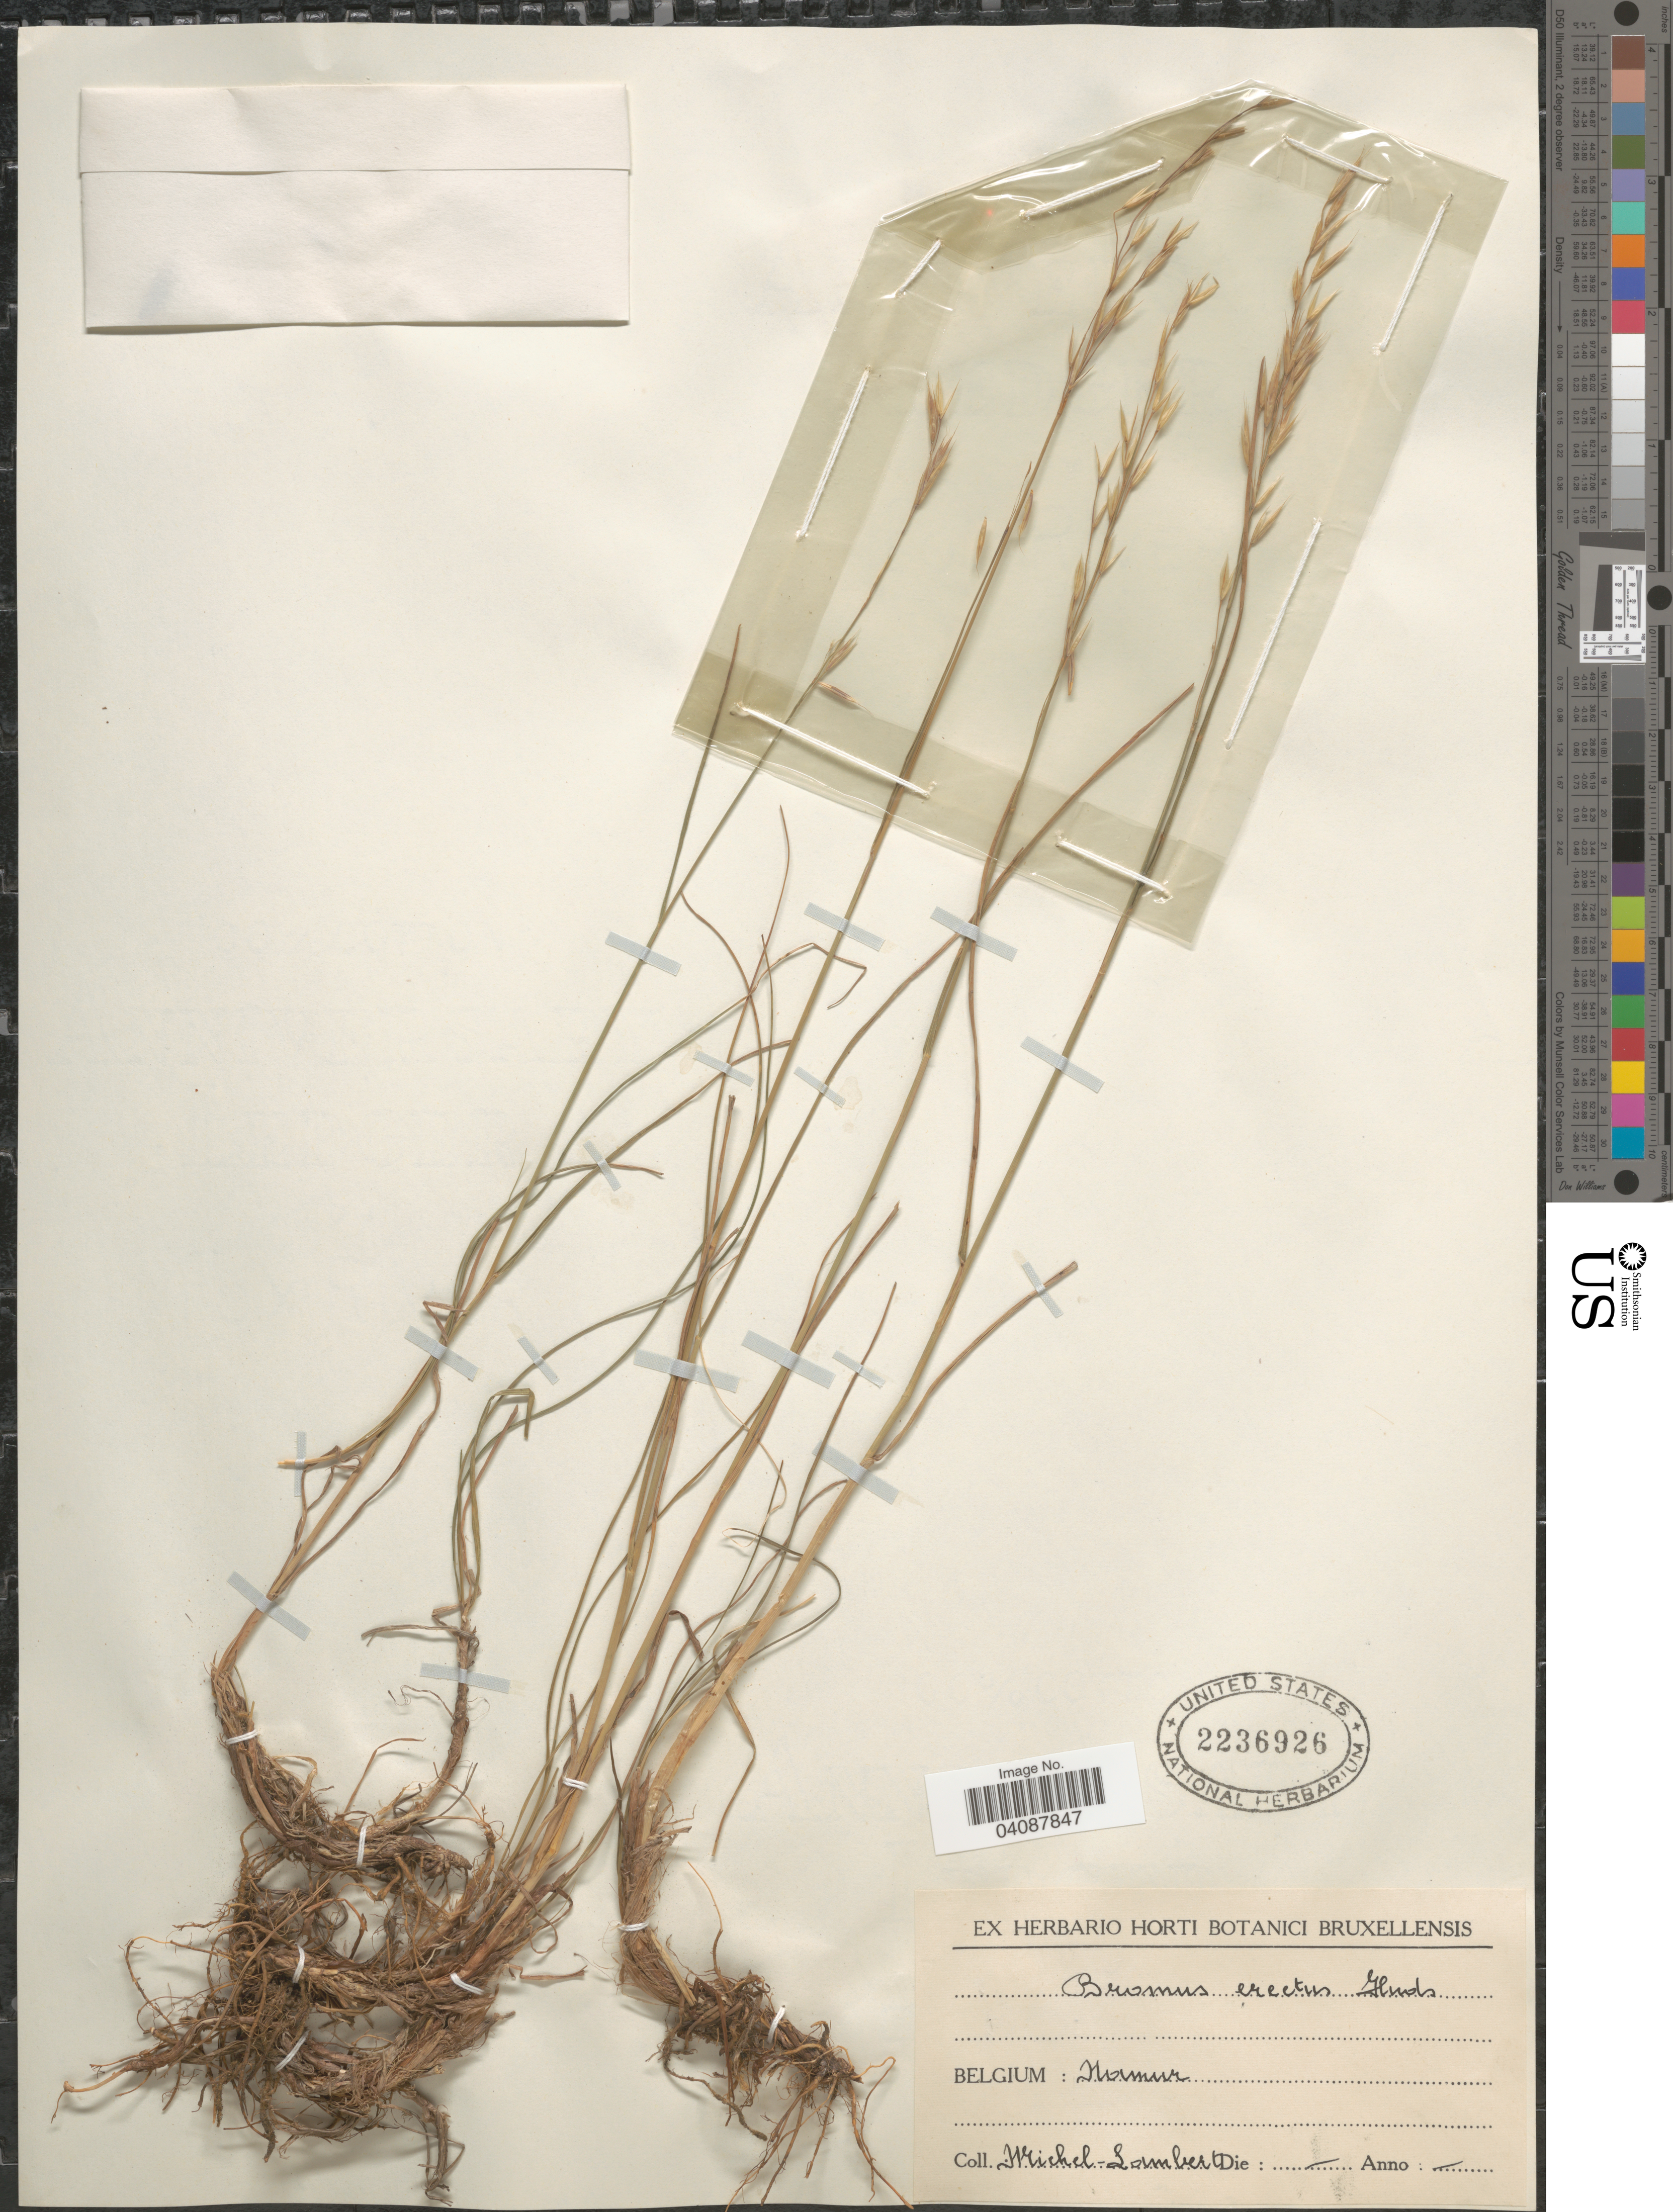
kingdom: Plantae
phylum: Tracheophyta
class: Liliopsida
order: Poales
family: Poaceae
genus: Bromus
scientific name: Bromus erectus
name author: Huds.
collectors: M. Lambert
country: Belgium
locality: Namur.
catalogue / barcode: US 2236926